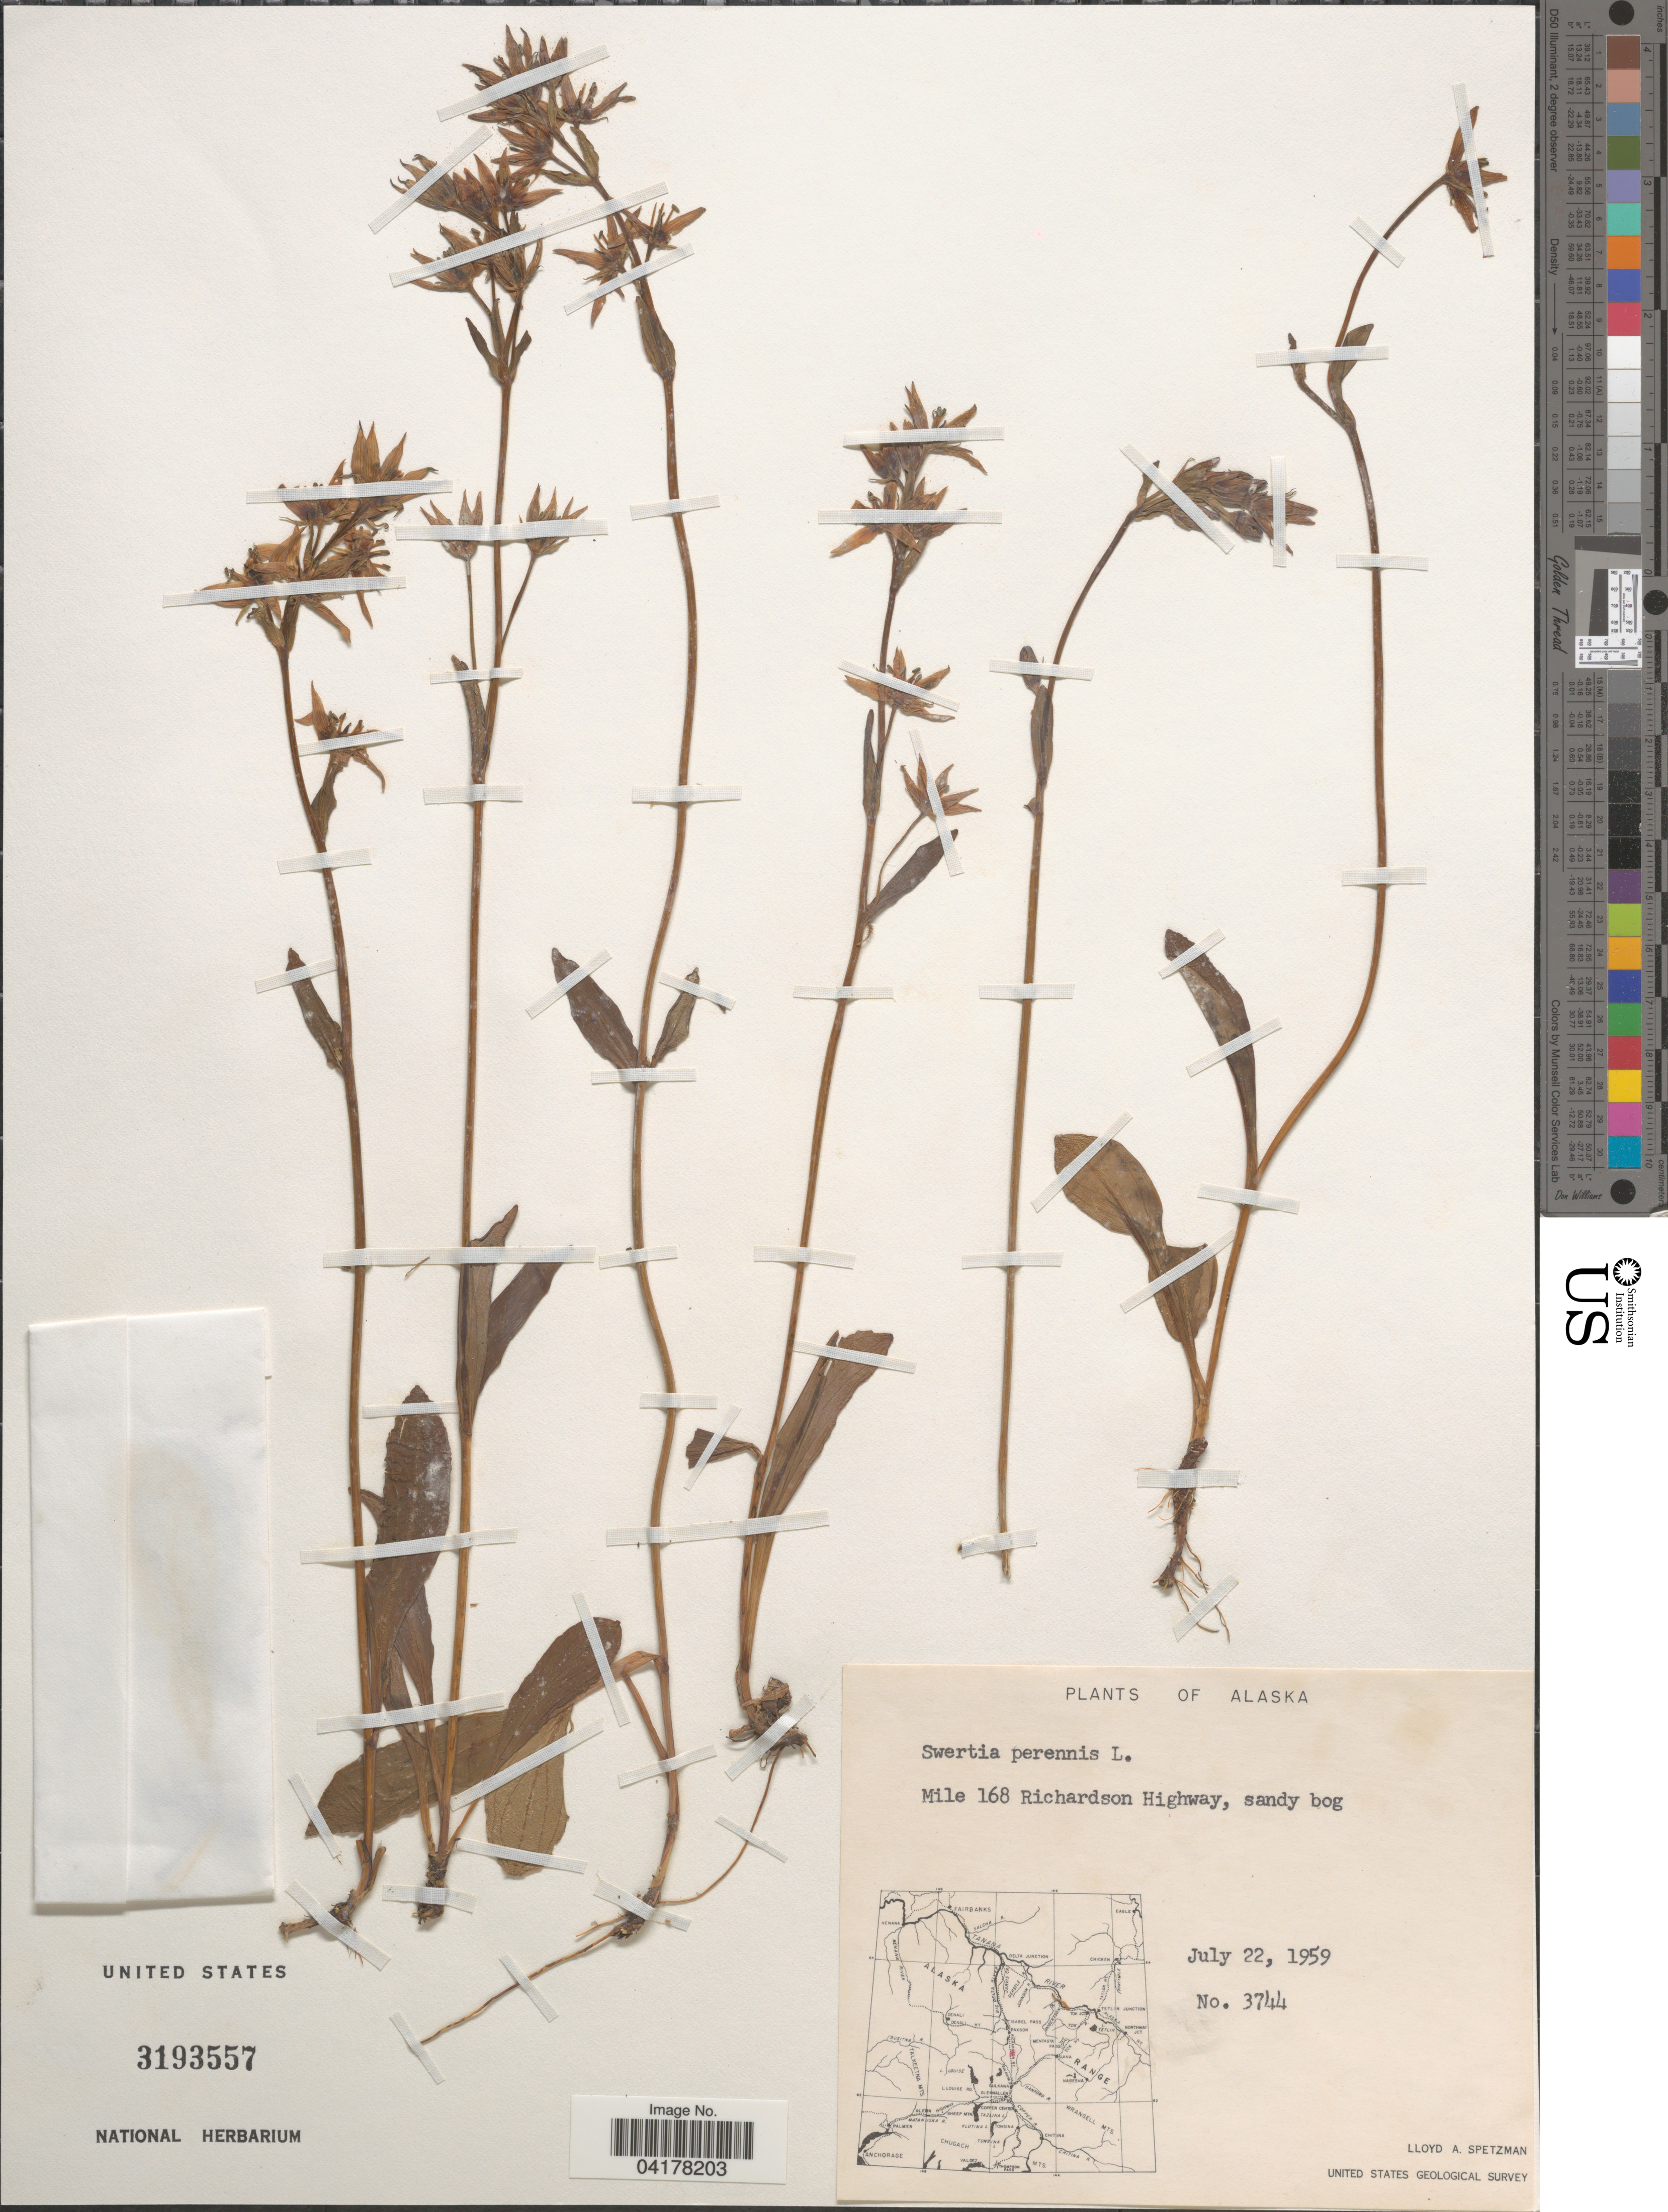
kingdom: Plantae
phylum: Tracheophyta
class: Magnoliopsida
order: Gentianales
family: Gentianaceae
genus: Swertia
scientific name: Swertia perennis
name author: L.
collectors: L. Spetzman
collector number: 3744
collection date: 1959-07-22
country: United States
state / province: Alaska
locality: Mile 168 Richardson Highway, sandy bog. United States Geological Survey.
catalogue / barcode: US 3193557